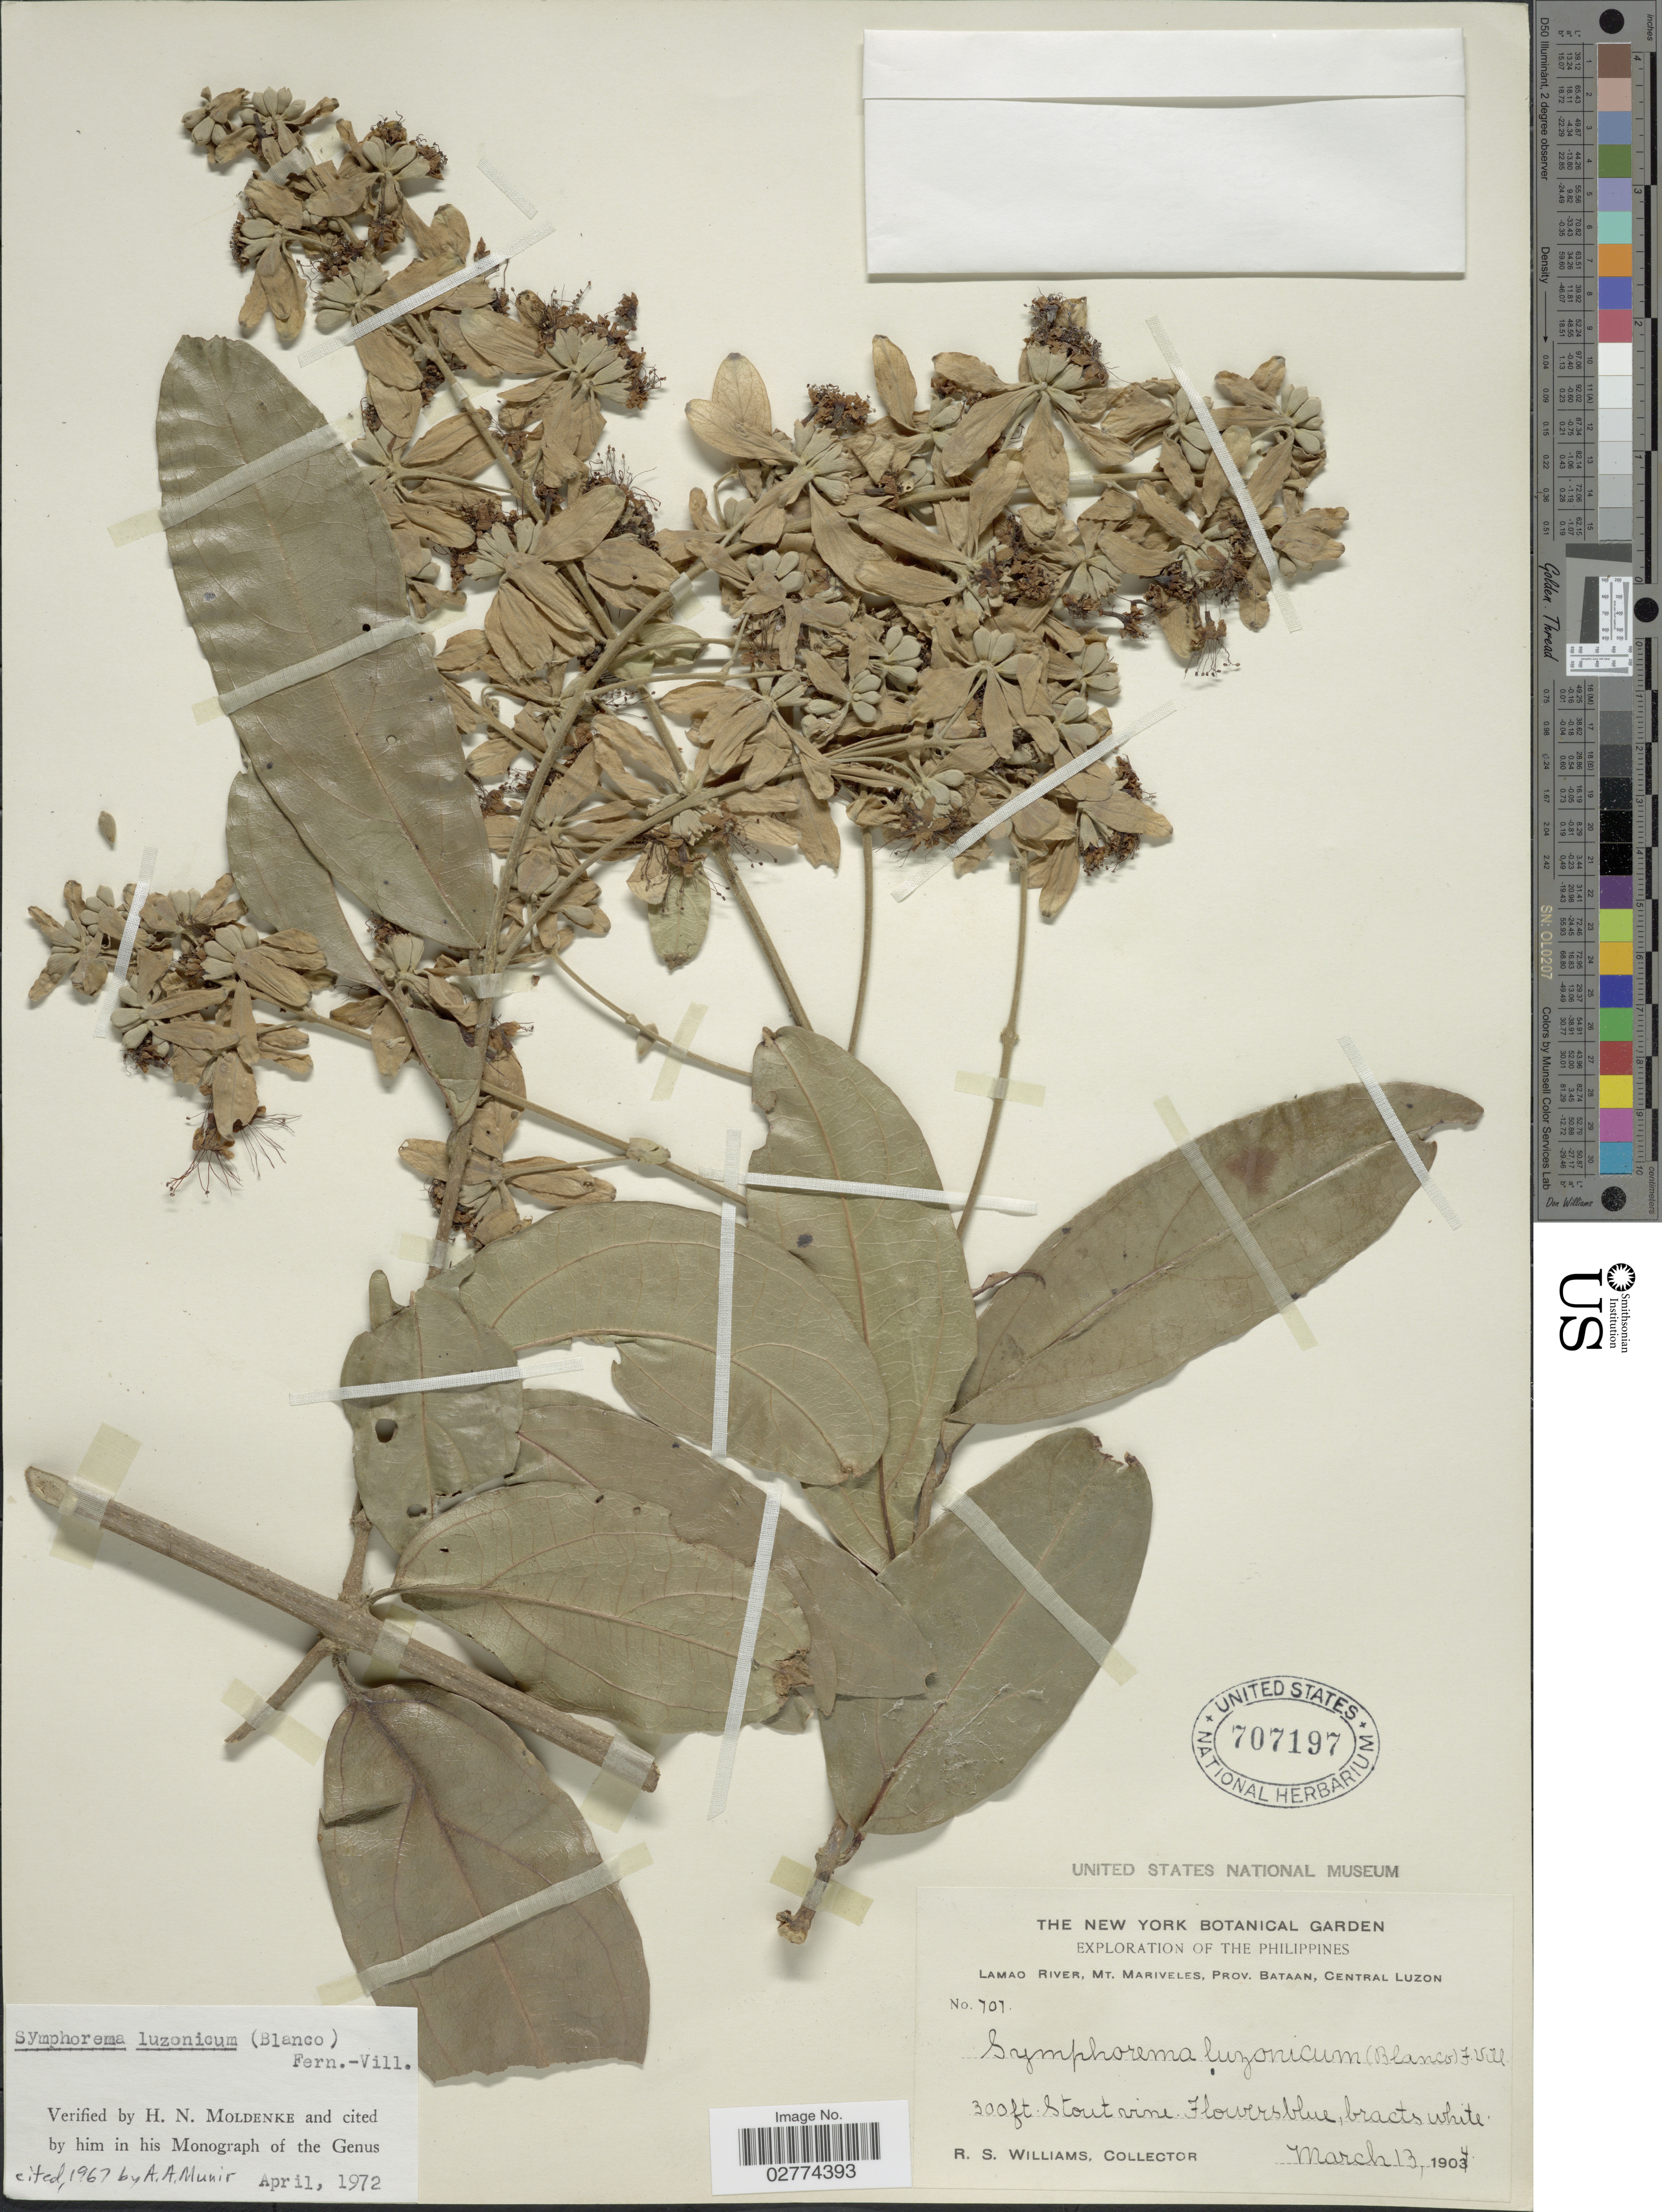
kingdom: Plantae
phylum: Tracheophyta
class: Magnoliopsida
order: Lamiales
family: Lamiaceae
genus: Symphorema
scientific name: Symphorema luzonicum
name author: (Blanco) Fern.-Vill.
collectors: R. S. Williams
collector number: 707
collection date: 1904-03-13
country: Philippines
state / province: Central Luzon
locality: Lamao River, Mt. Mariveles, Prov. Bataan.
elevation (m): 91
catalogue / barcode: US 707197